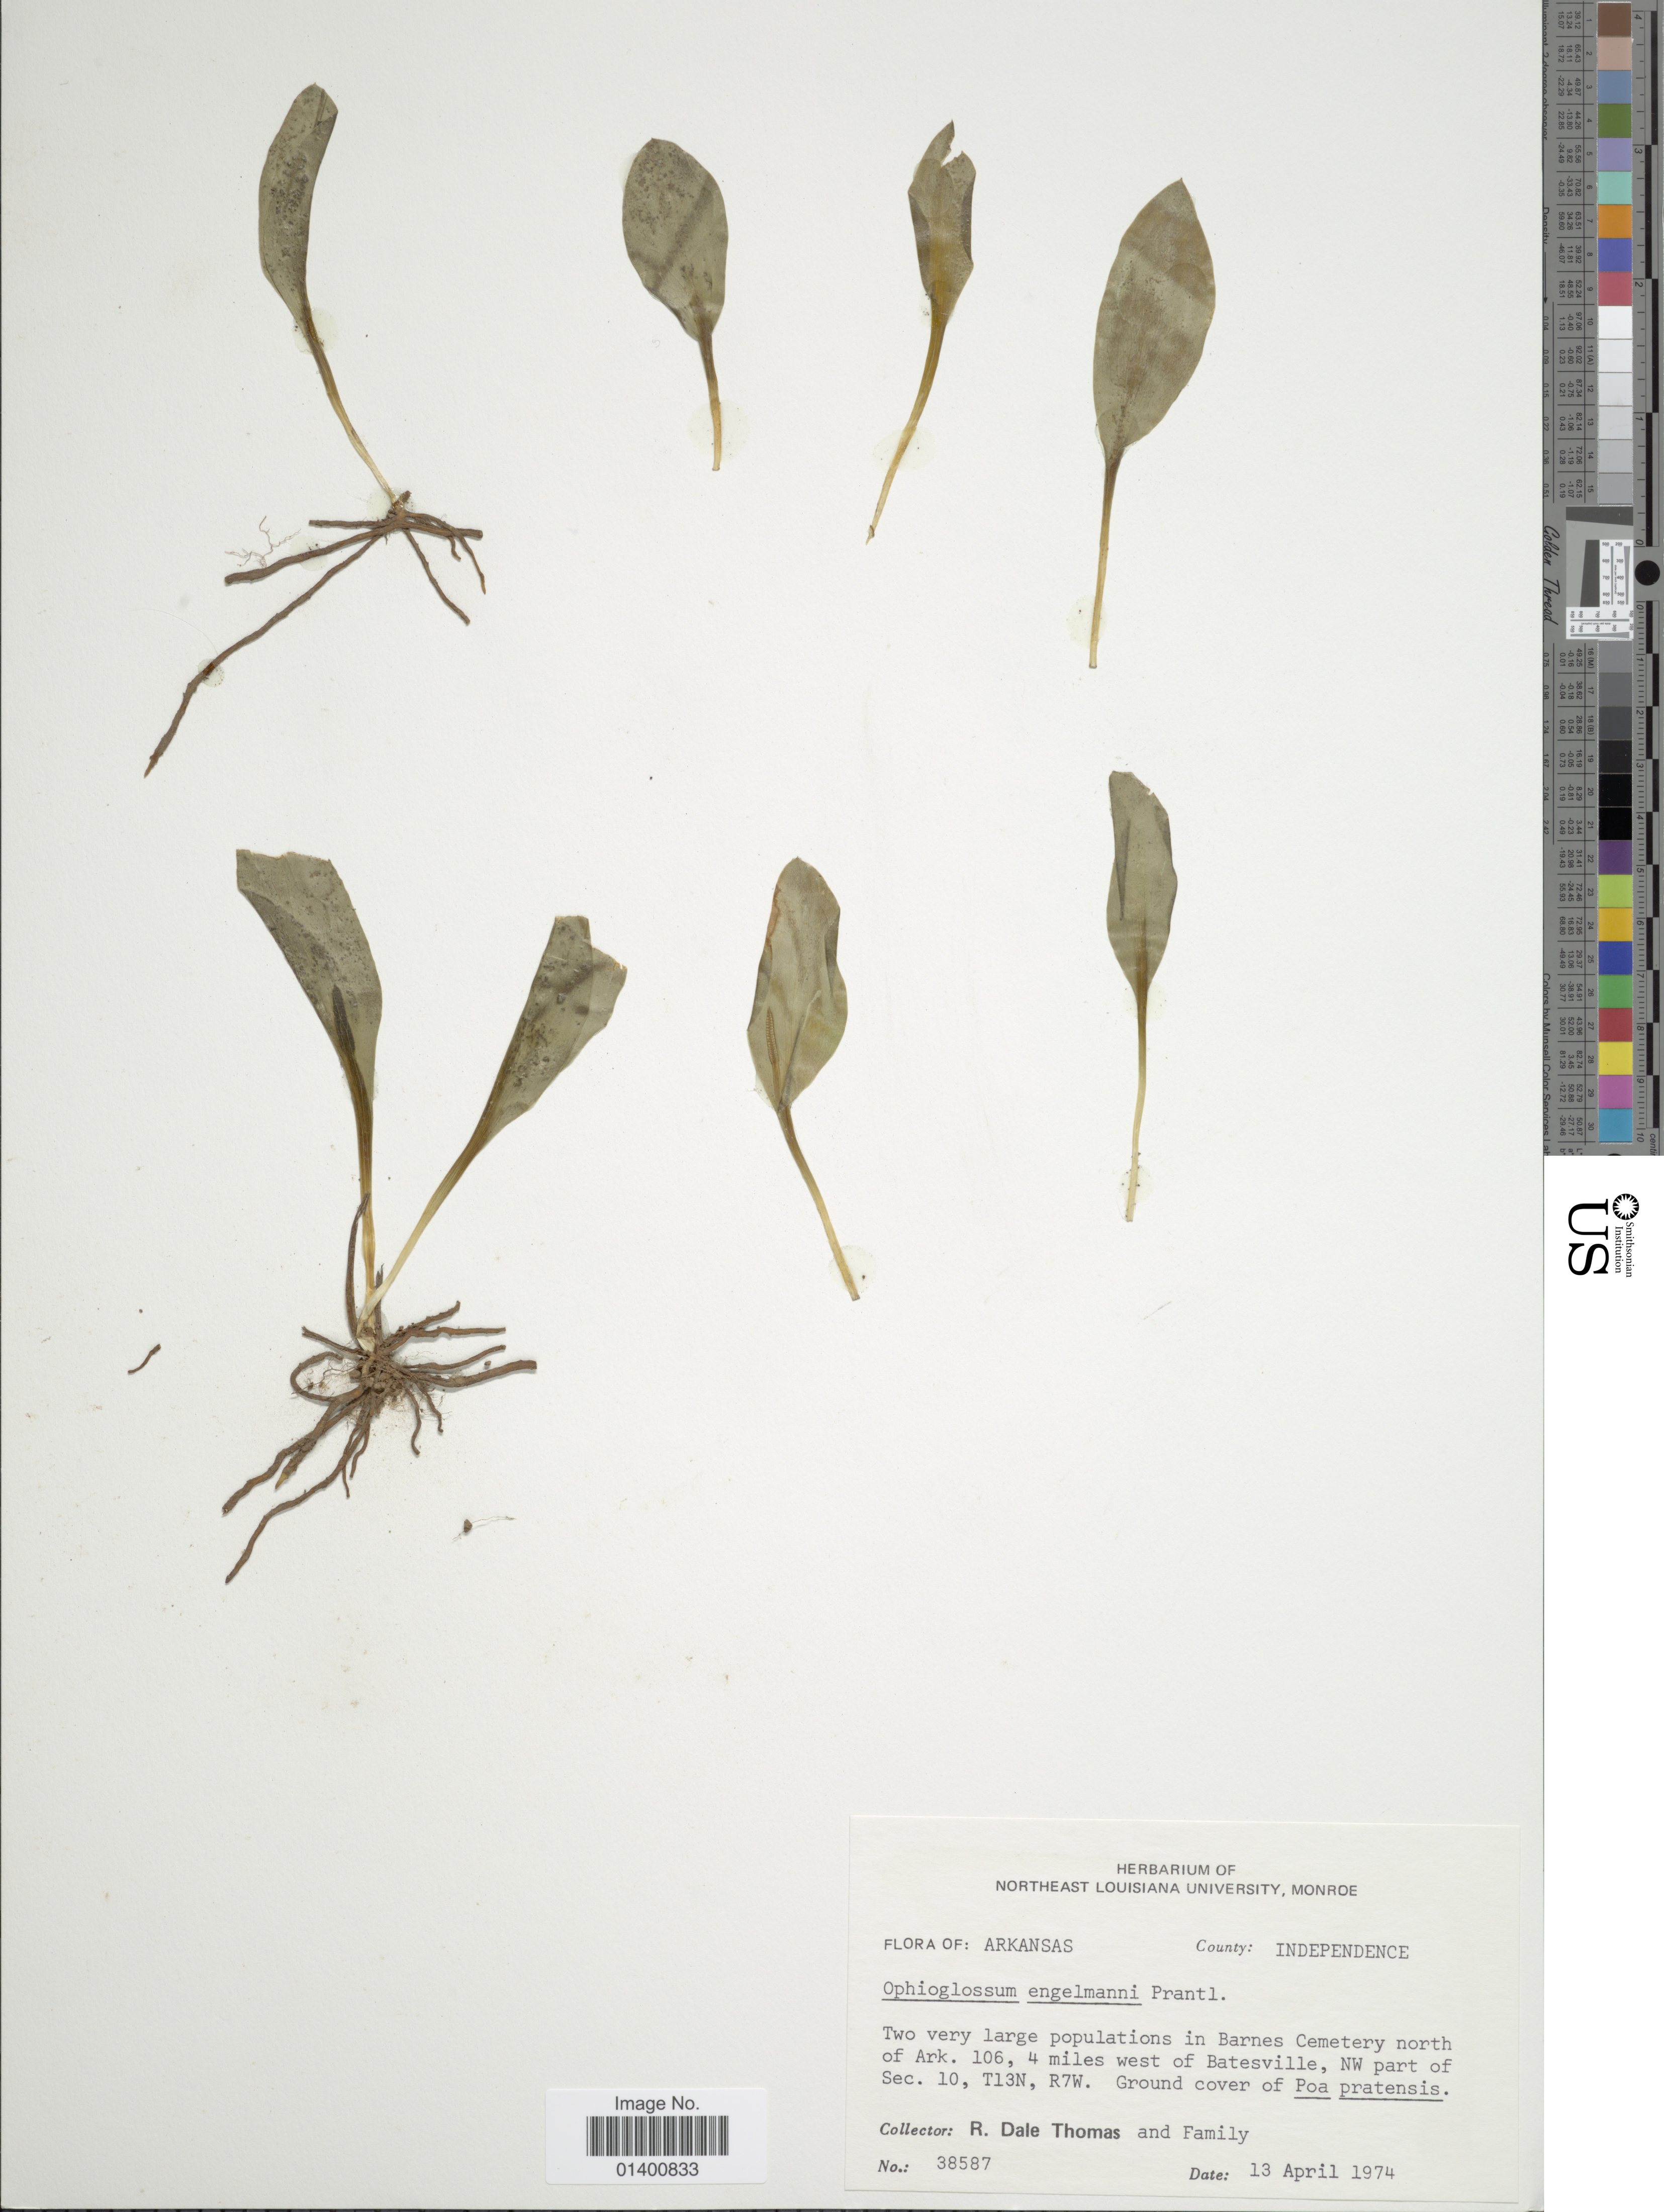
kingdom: Plantae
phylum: Tracheophyta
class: Polypodiopsida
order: Ophioglossales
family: Ophioglossaceae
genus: Ophioglossum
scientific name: Ophioglossum engelmannii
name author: Prantl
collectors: R. Thomas & Family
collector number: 38587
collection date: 1974-04-13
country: United States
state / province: Arkansas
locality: County: Independence, two very large populations in Barnes Cemetery north of Ark. 106, 4 miles west of Batesville, NW part of Sec. 10, T13N, R7W